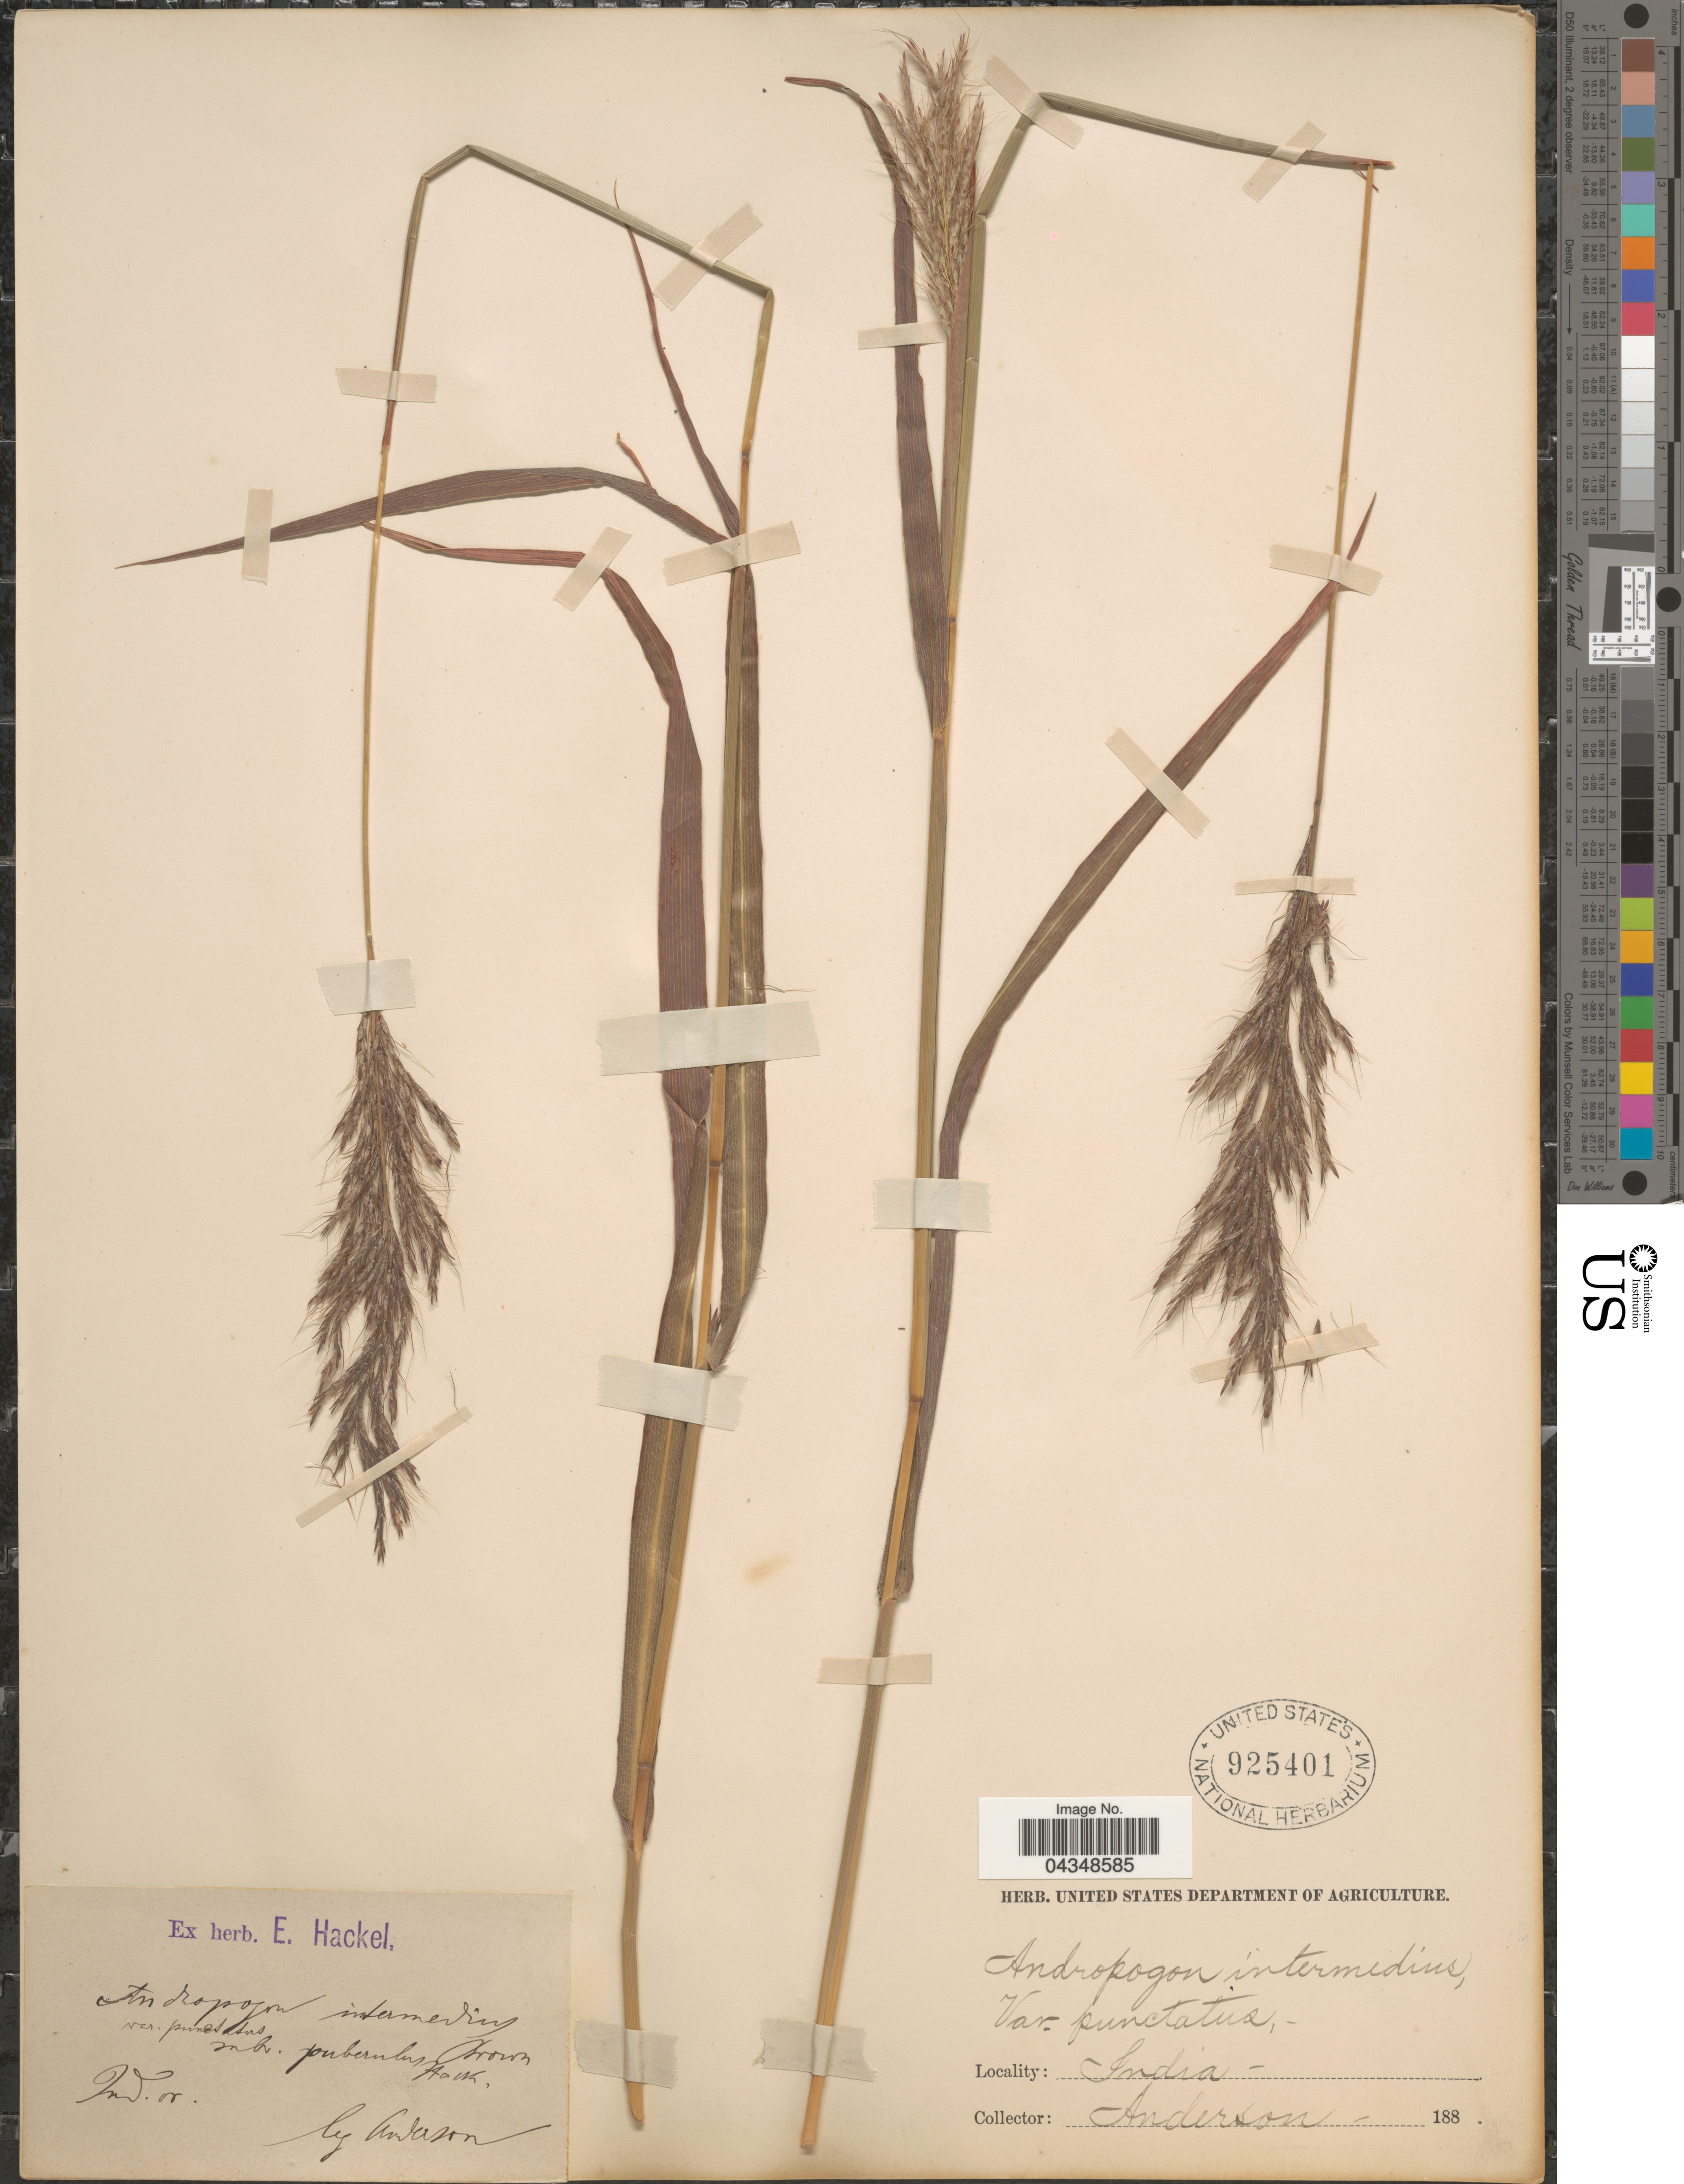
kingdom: Plantae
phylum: Tracheophyta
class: Liliopsida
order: Poales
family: Poaceae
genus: Bothriochloa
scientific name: Bothriochloa bladhii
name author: (Retz.) S.T. Blake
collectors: -- Anderson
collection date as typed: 188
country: India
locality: Ind. or.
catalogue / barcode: US 925401